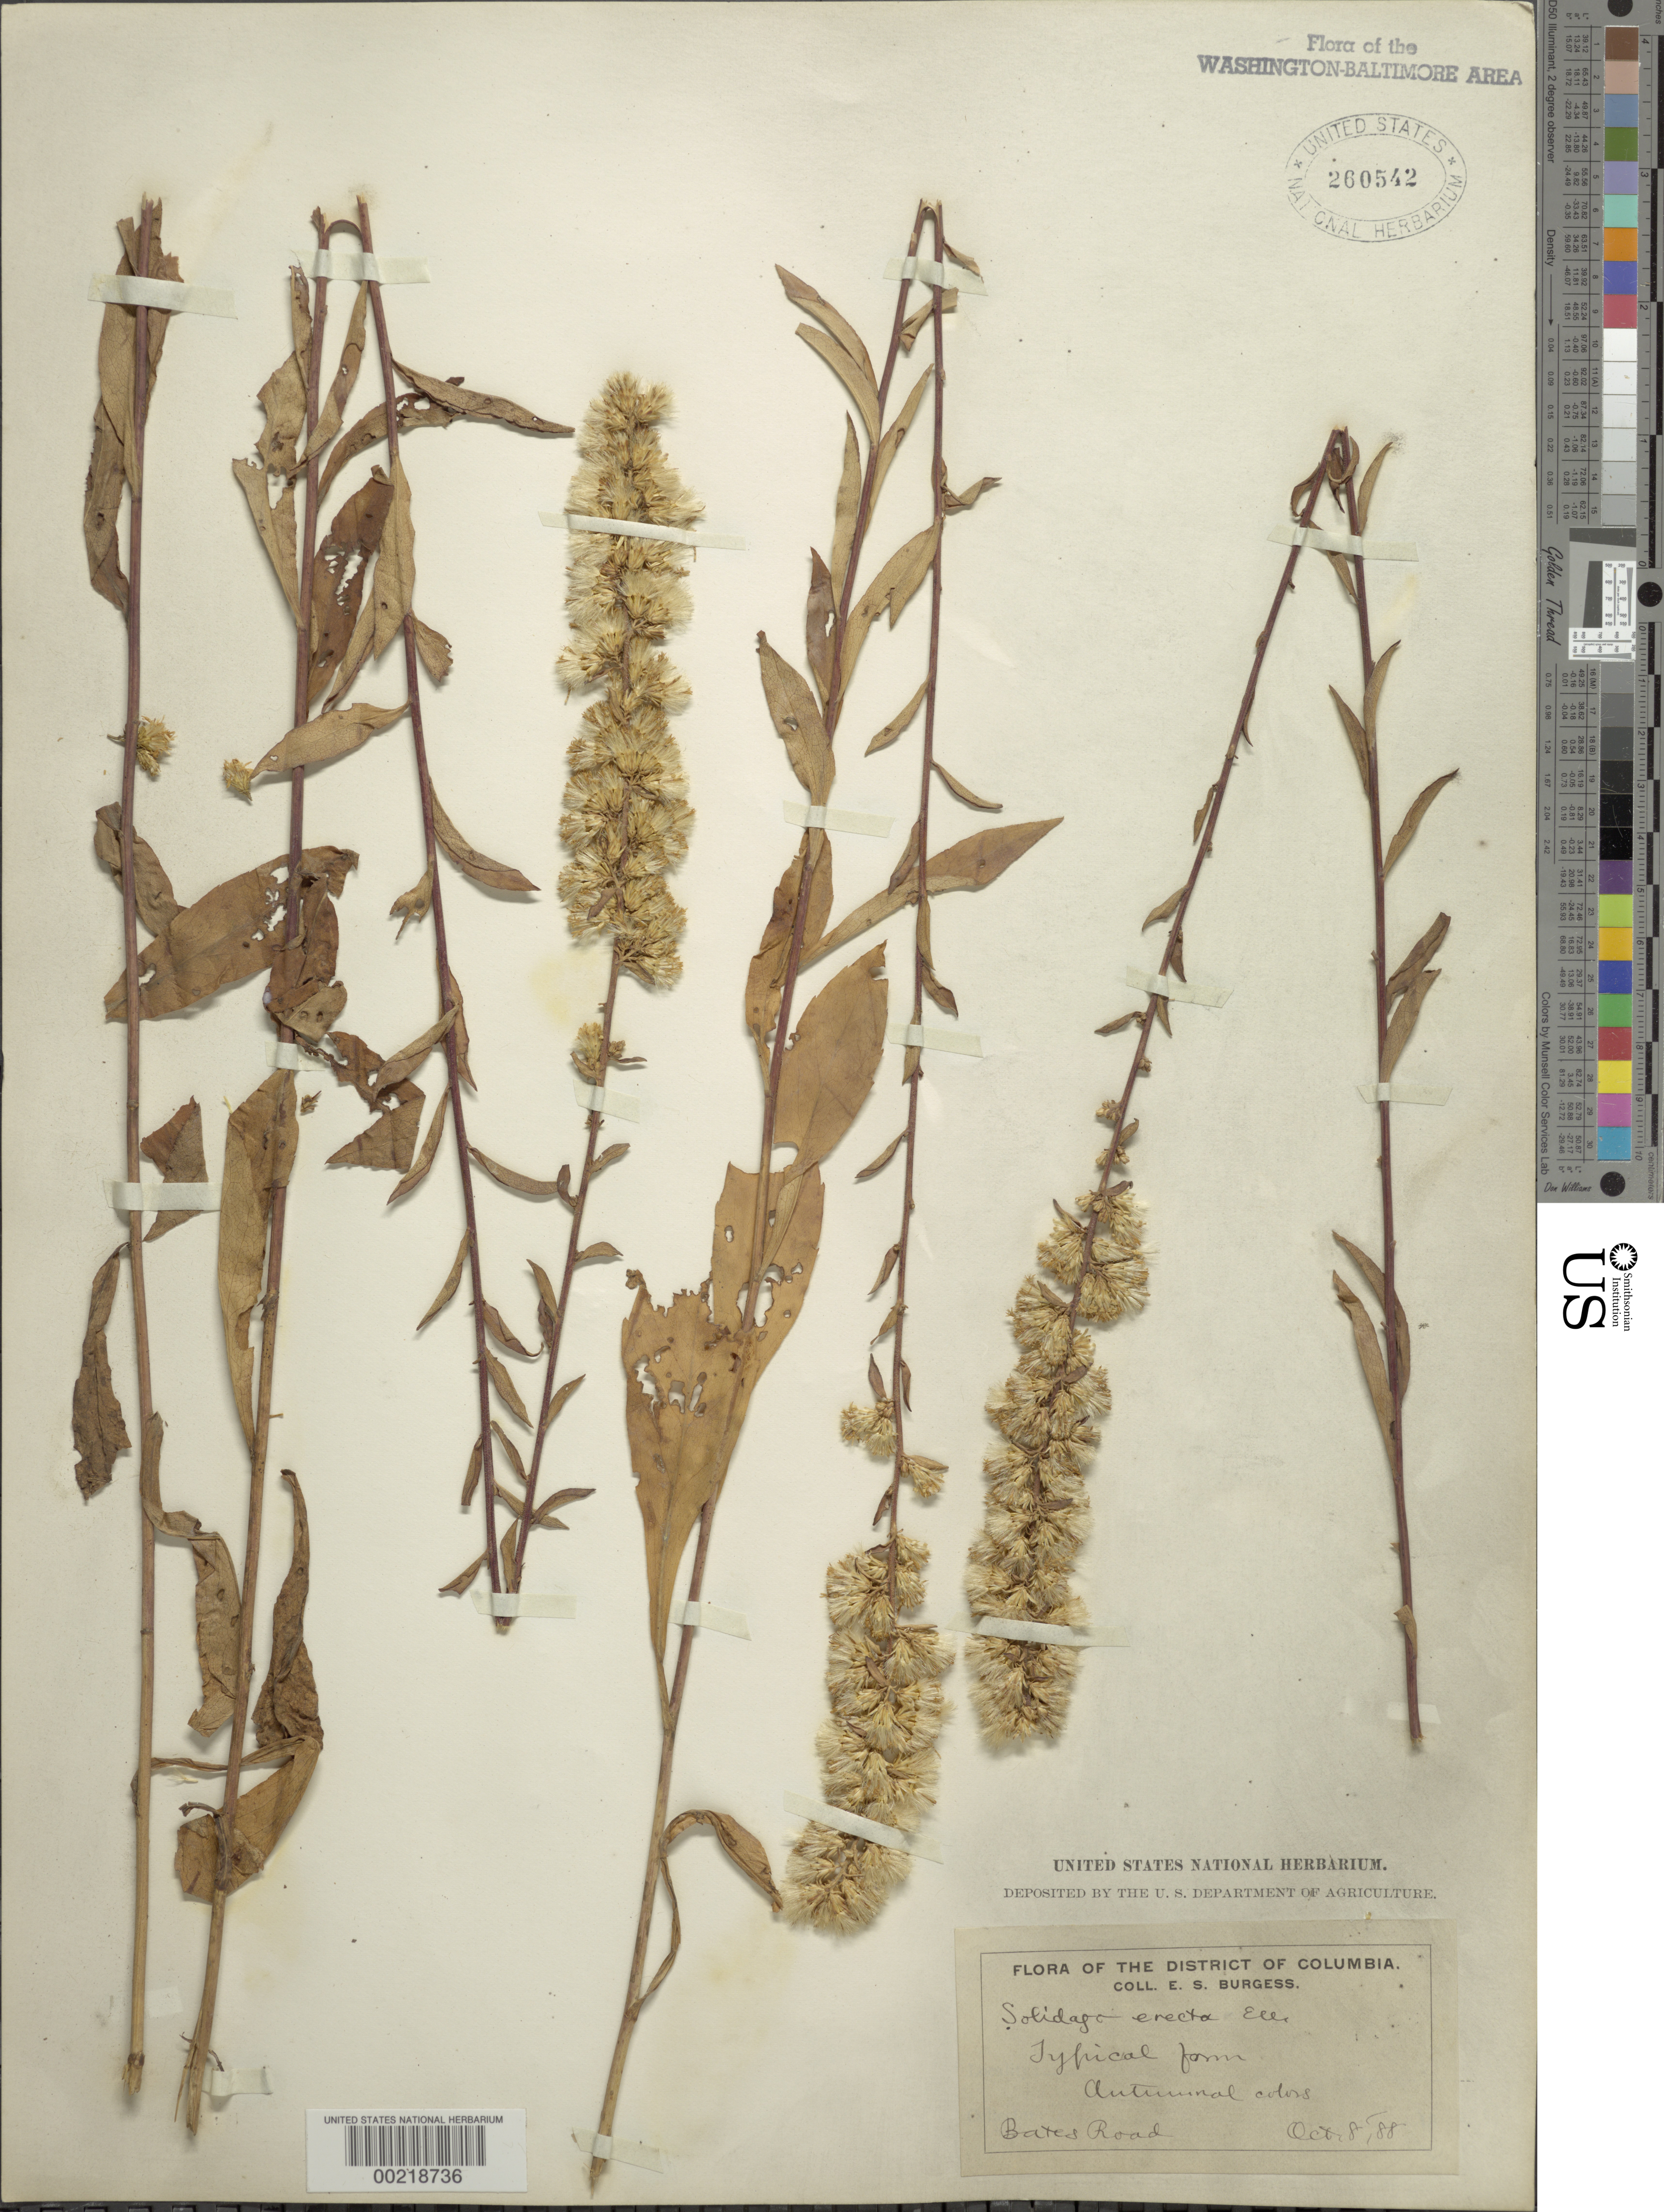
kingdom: Plantae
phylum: Tracheophyta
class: Magnoliopsida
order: Asterales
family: Asteraceae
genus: Solidago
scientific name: Solidago erecta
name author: Pursh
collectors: E. Burgess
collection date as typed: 08 Oct 1888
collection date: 1888-10-08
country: United States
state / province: District of Columbia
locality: Bates Road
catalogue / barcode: US 260542